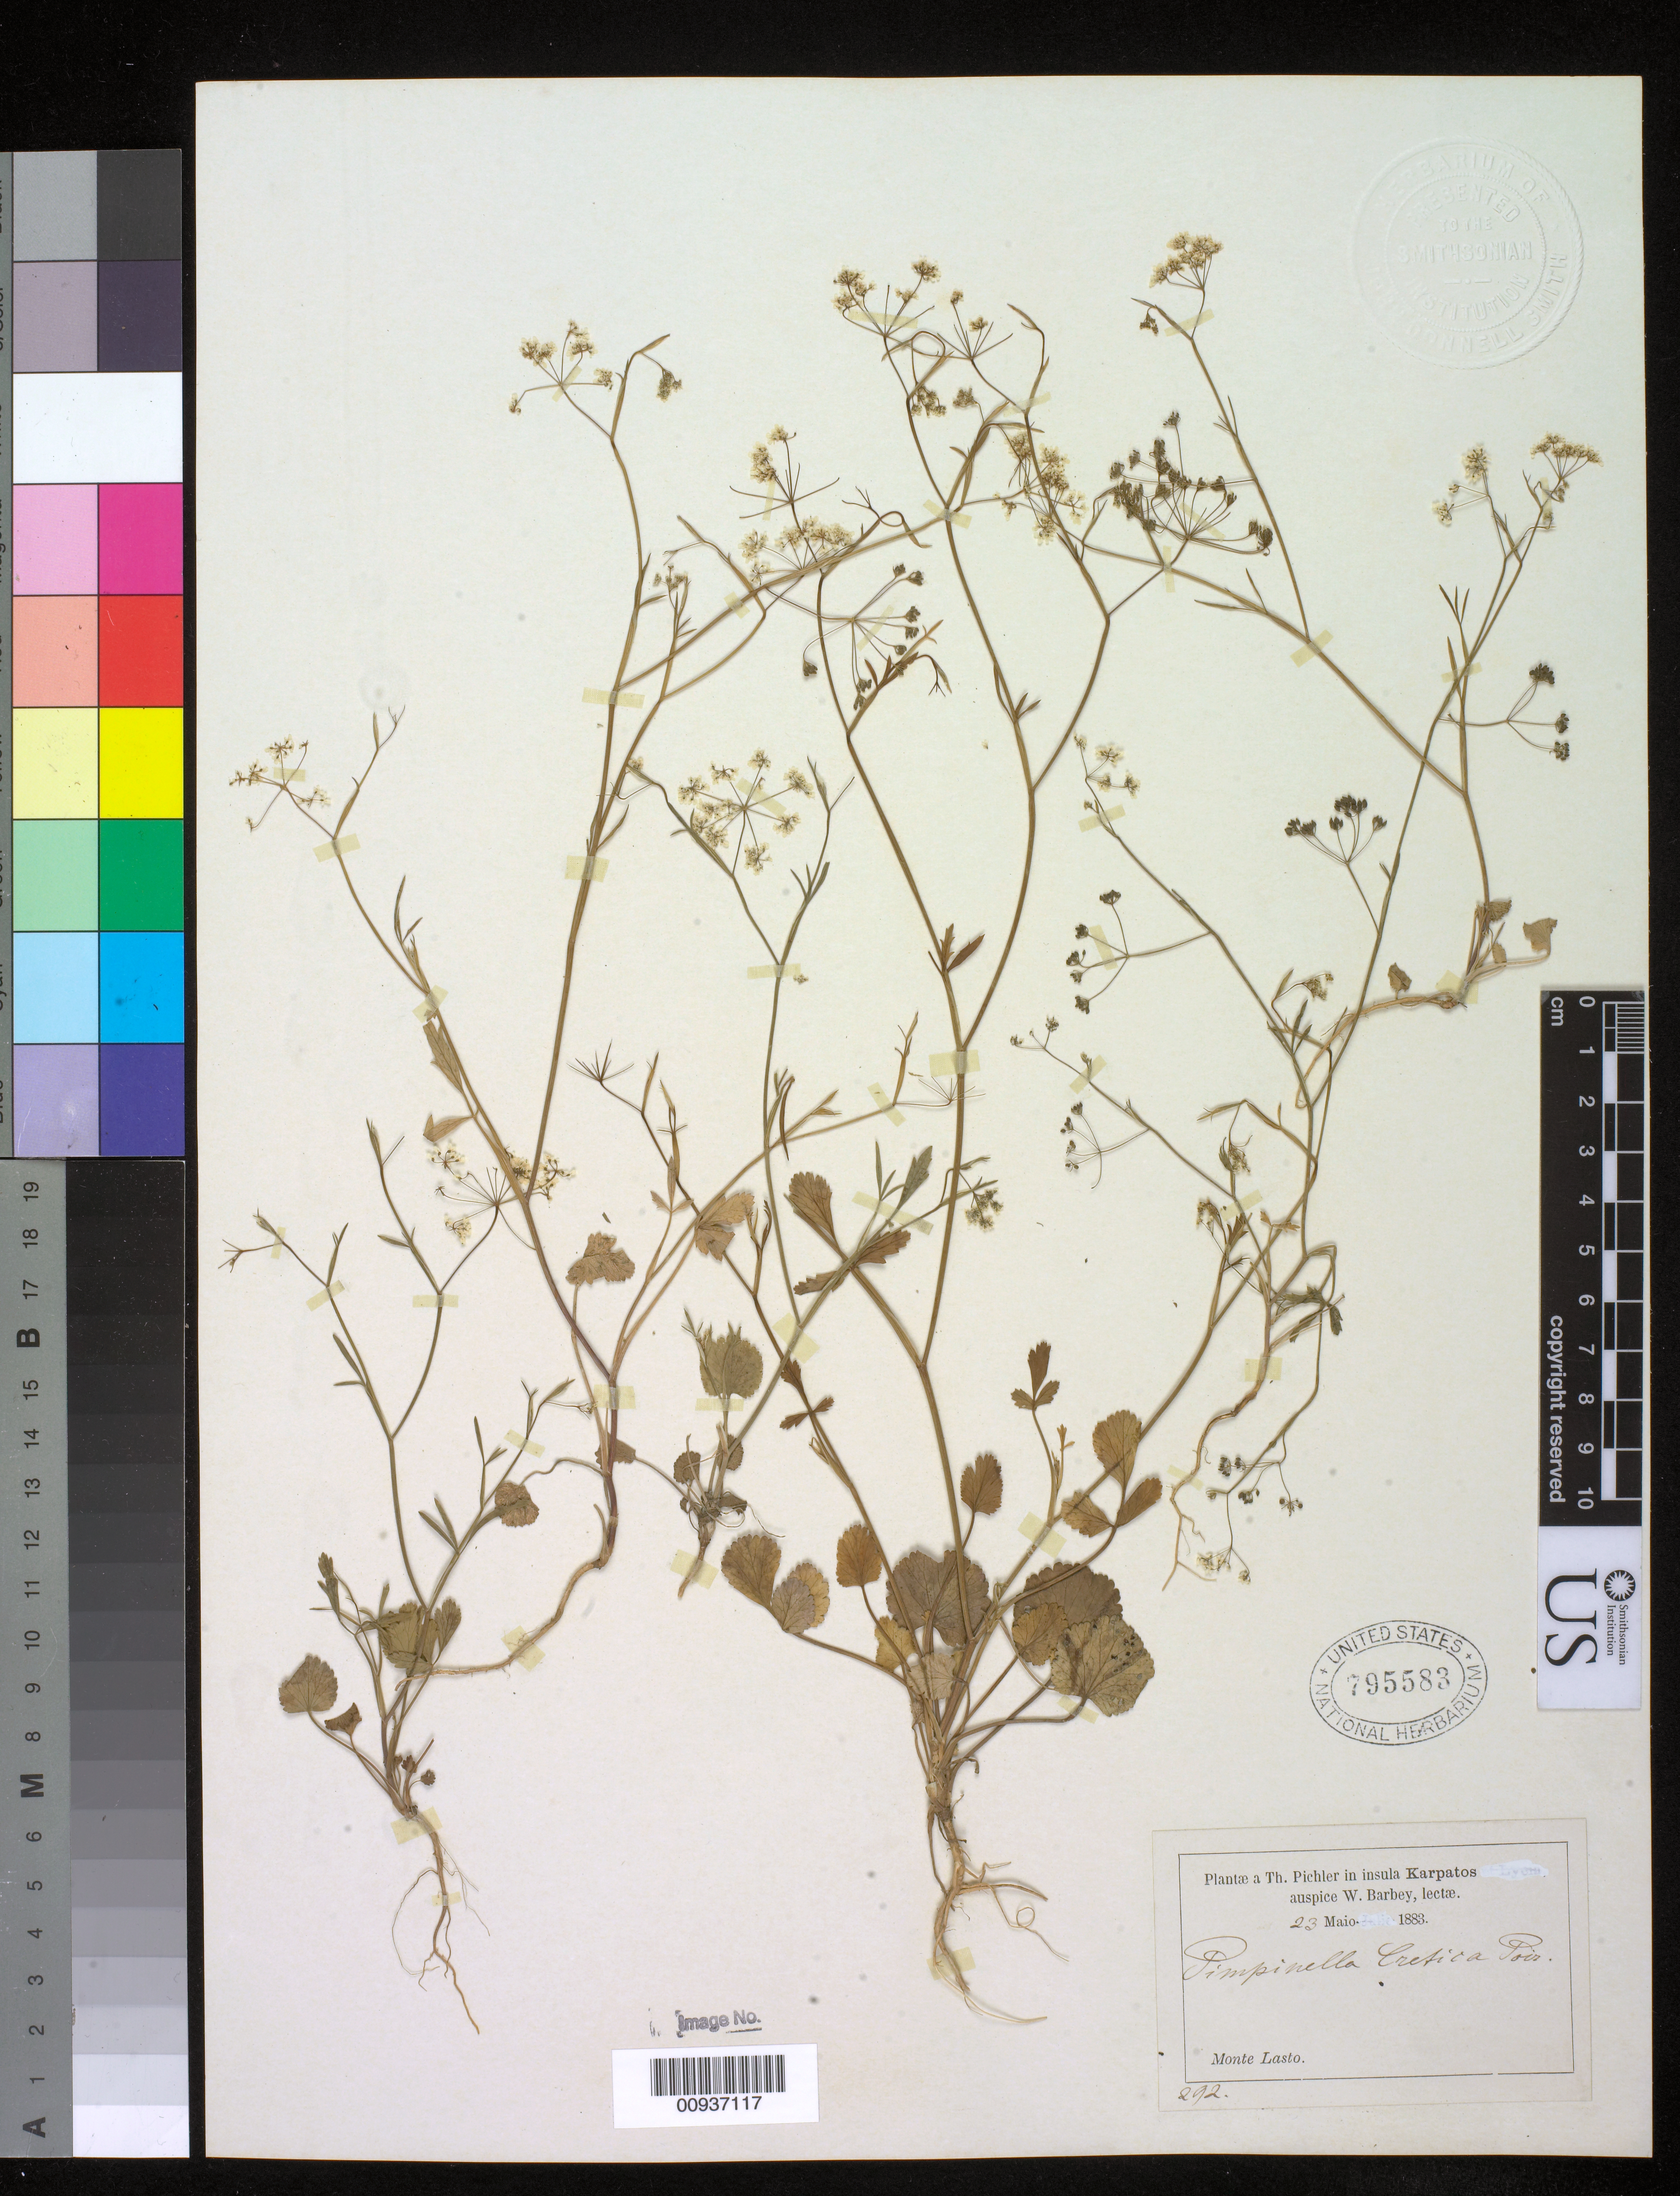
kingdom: Plantae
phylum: Tracheophyta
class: Magnoliopsida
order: Apiales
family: Apiaceae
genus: Pimpinella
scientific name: Pimpinella cretica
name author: Poir.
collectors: T. Pichler & W. Barbey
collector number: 292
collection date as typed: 23 May 1883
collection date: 1883-05-23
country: Greece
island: Karpatos I.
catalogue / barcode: US 795583